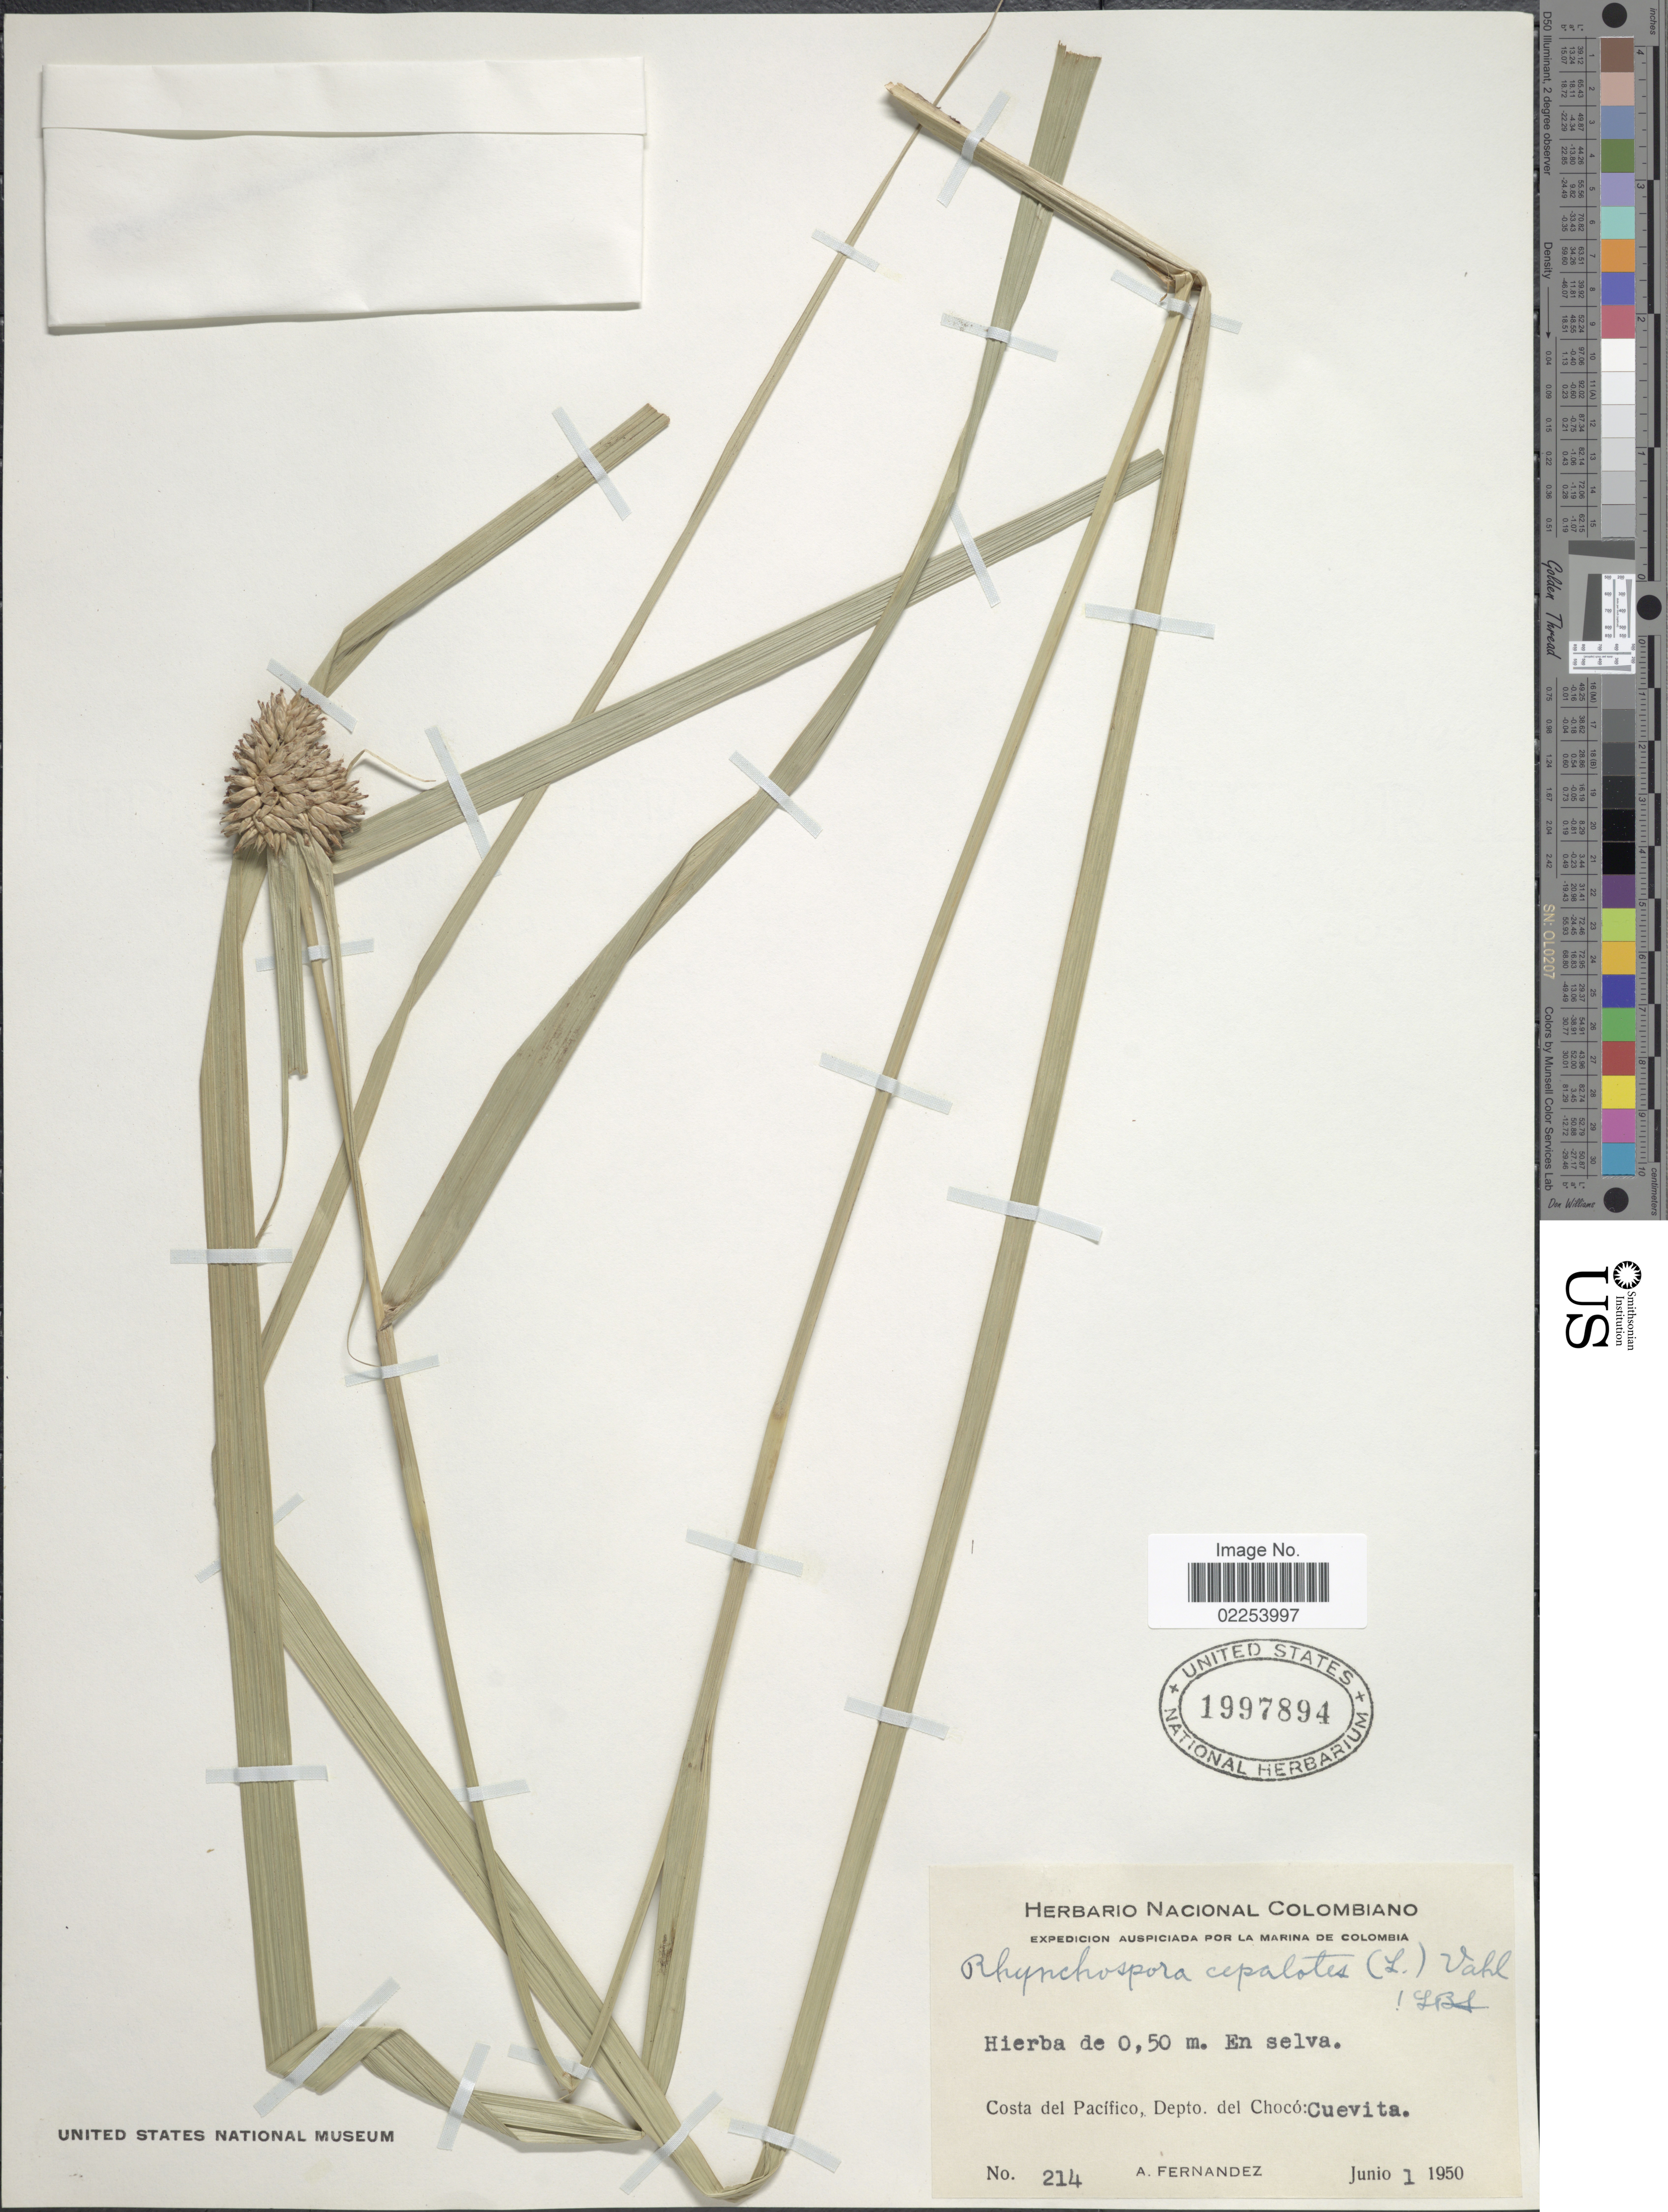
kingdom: Plantae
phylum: Tracheophyta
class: Liliopsida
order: Poales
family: Cyperaceae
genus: Rhynchospora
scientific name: Rhynchospora cephalotes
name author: (L.) Vahl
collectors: A. Fernández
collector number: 214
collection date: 1950-06-01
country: Colombia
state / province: Chocó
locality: Costa del Pacifico, Depto. del Choco: Cuevita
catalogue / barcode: US 1997894